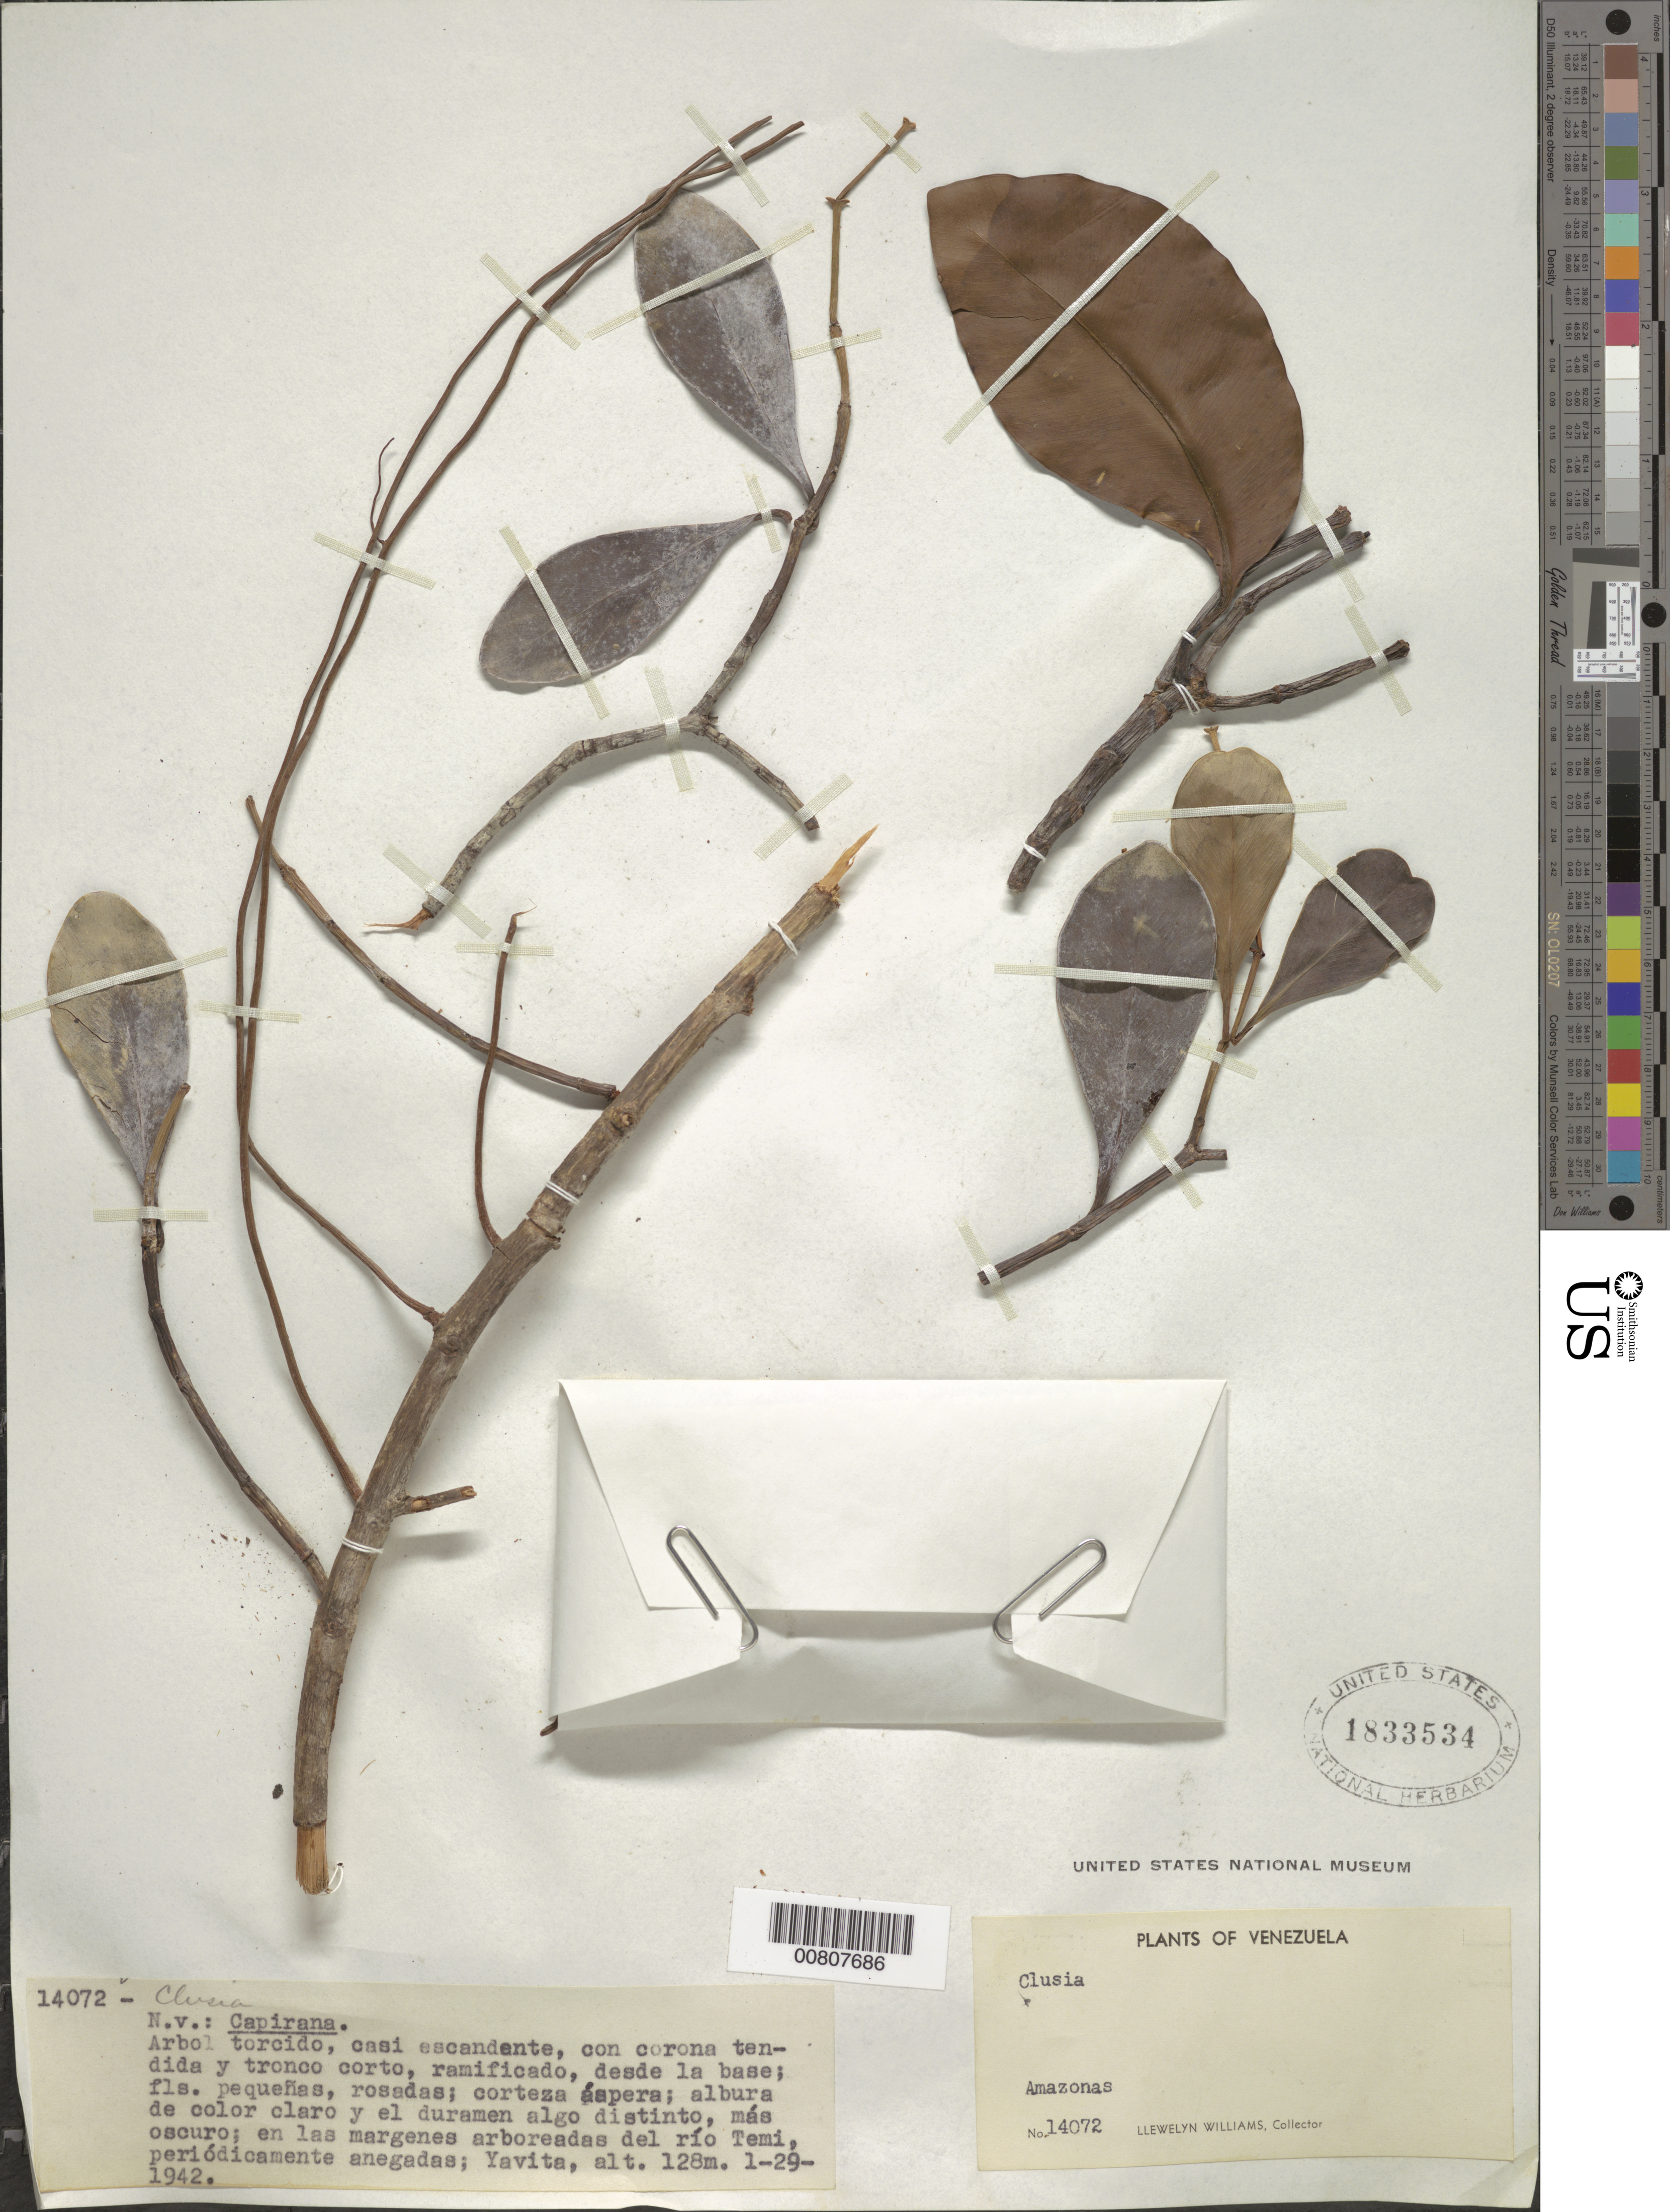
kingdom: Plantae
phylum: Tracheophyta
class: Magnoliopsida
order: Malpighiales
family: Clusiaceae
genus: Clusia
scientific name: Clusia sp.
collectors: Ll. Williams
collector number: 14072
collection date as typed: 29-Jan-42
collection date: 1942-01-29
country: Venezuela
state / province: Amazonas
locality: Yavita, en la margen del Caño Temi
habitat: Margenes arboreadas del río Temi, periódicamente anegadas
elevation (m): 128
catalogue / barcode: US 1833534